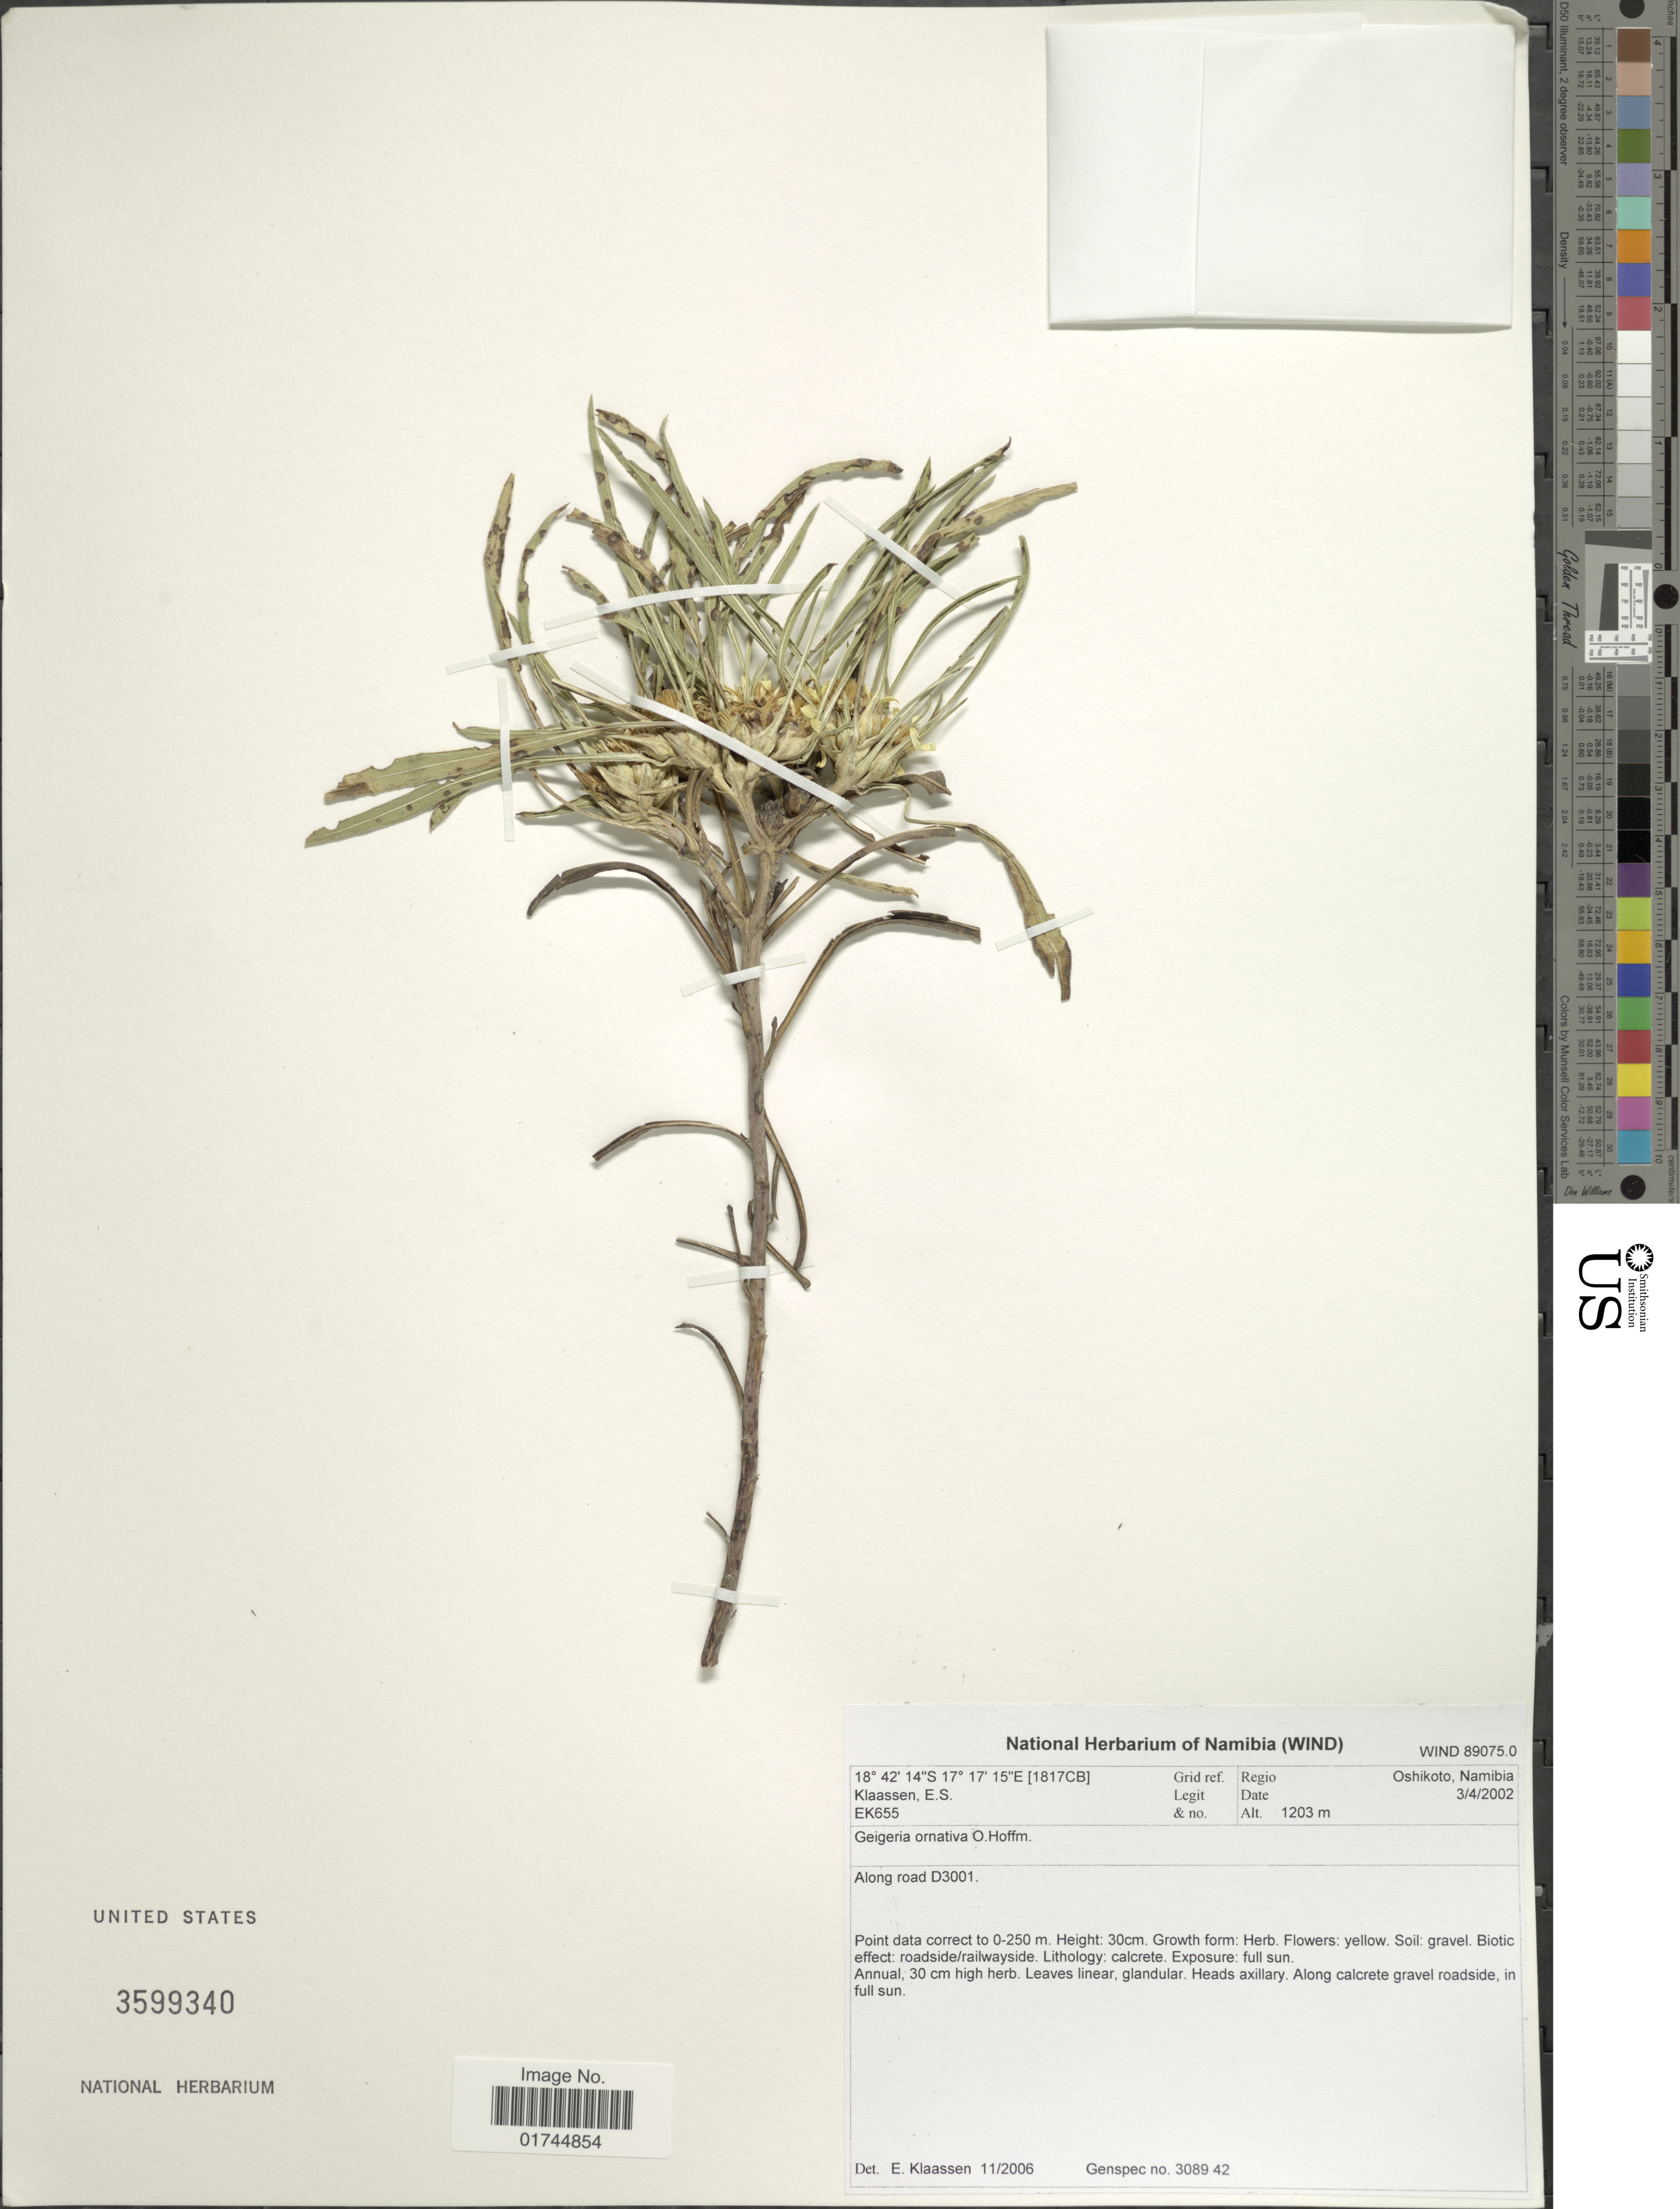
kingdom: Plantae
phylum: Tracheophyta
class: Magnoliopsida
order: Asterales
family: Asteraceae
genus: Geigeria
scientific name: Geigeria ornativa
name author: O. Hoffm.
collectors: E. S. Klaassen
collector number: EK655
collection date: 2002-04-03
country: Namibia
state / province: Oshikoto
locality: Along road D3001.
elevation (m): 1203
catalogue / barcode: US 3599340